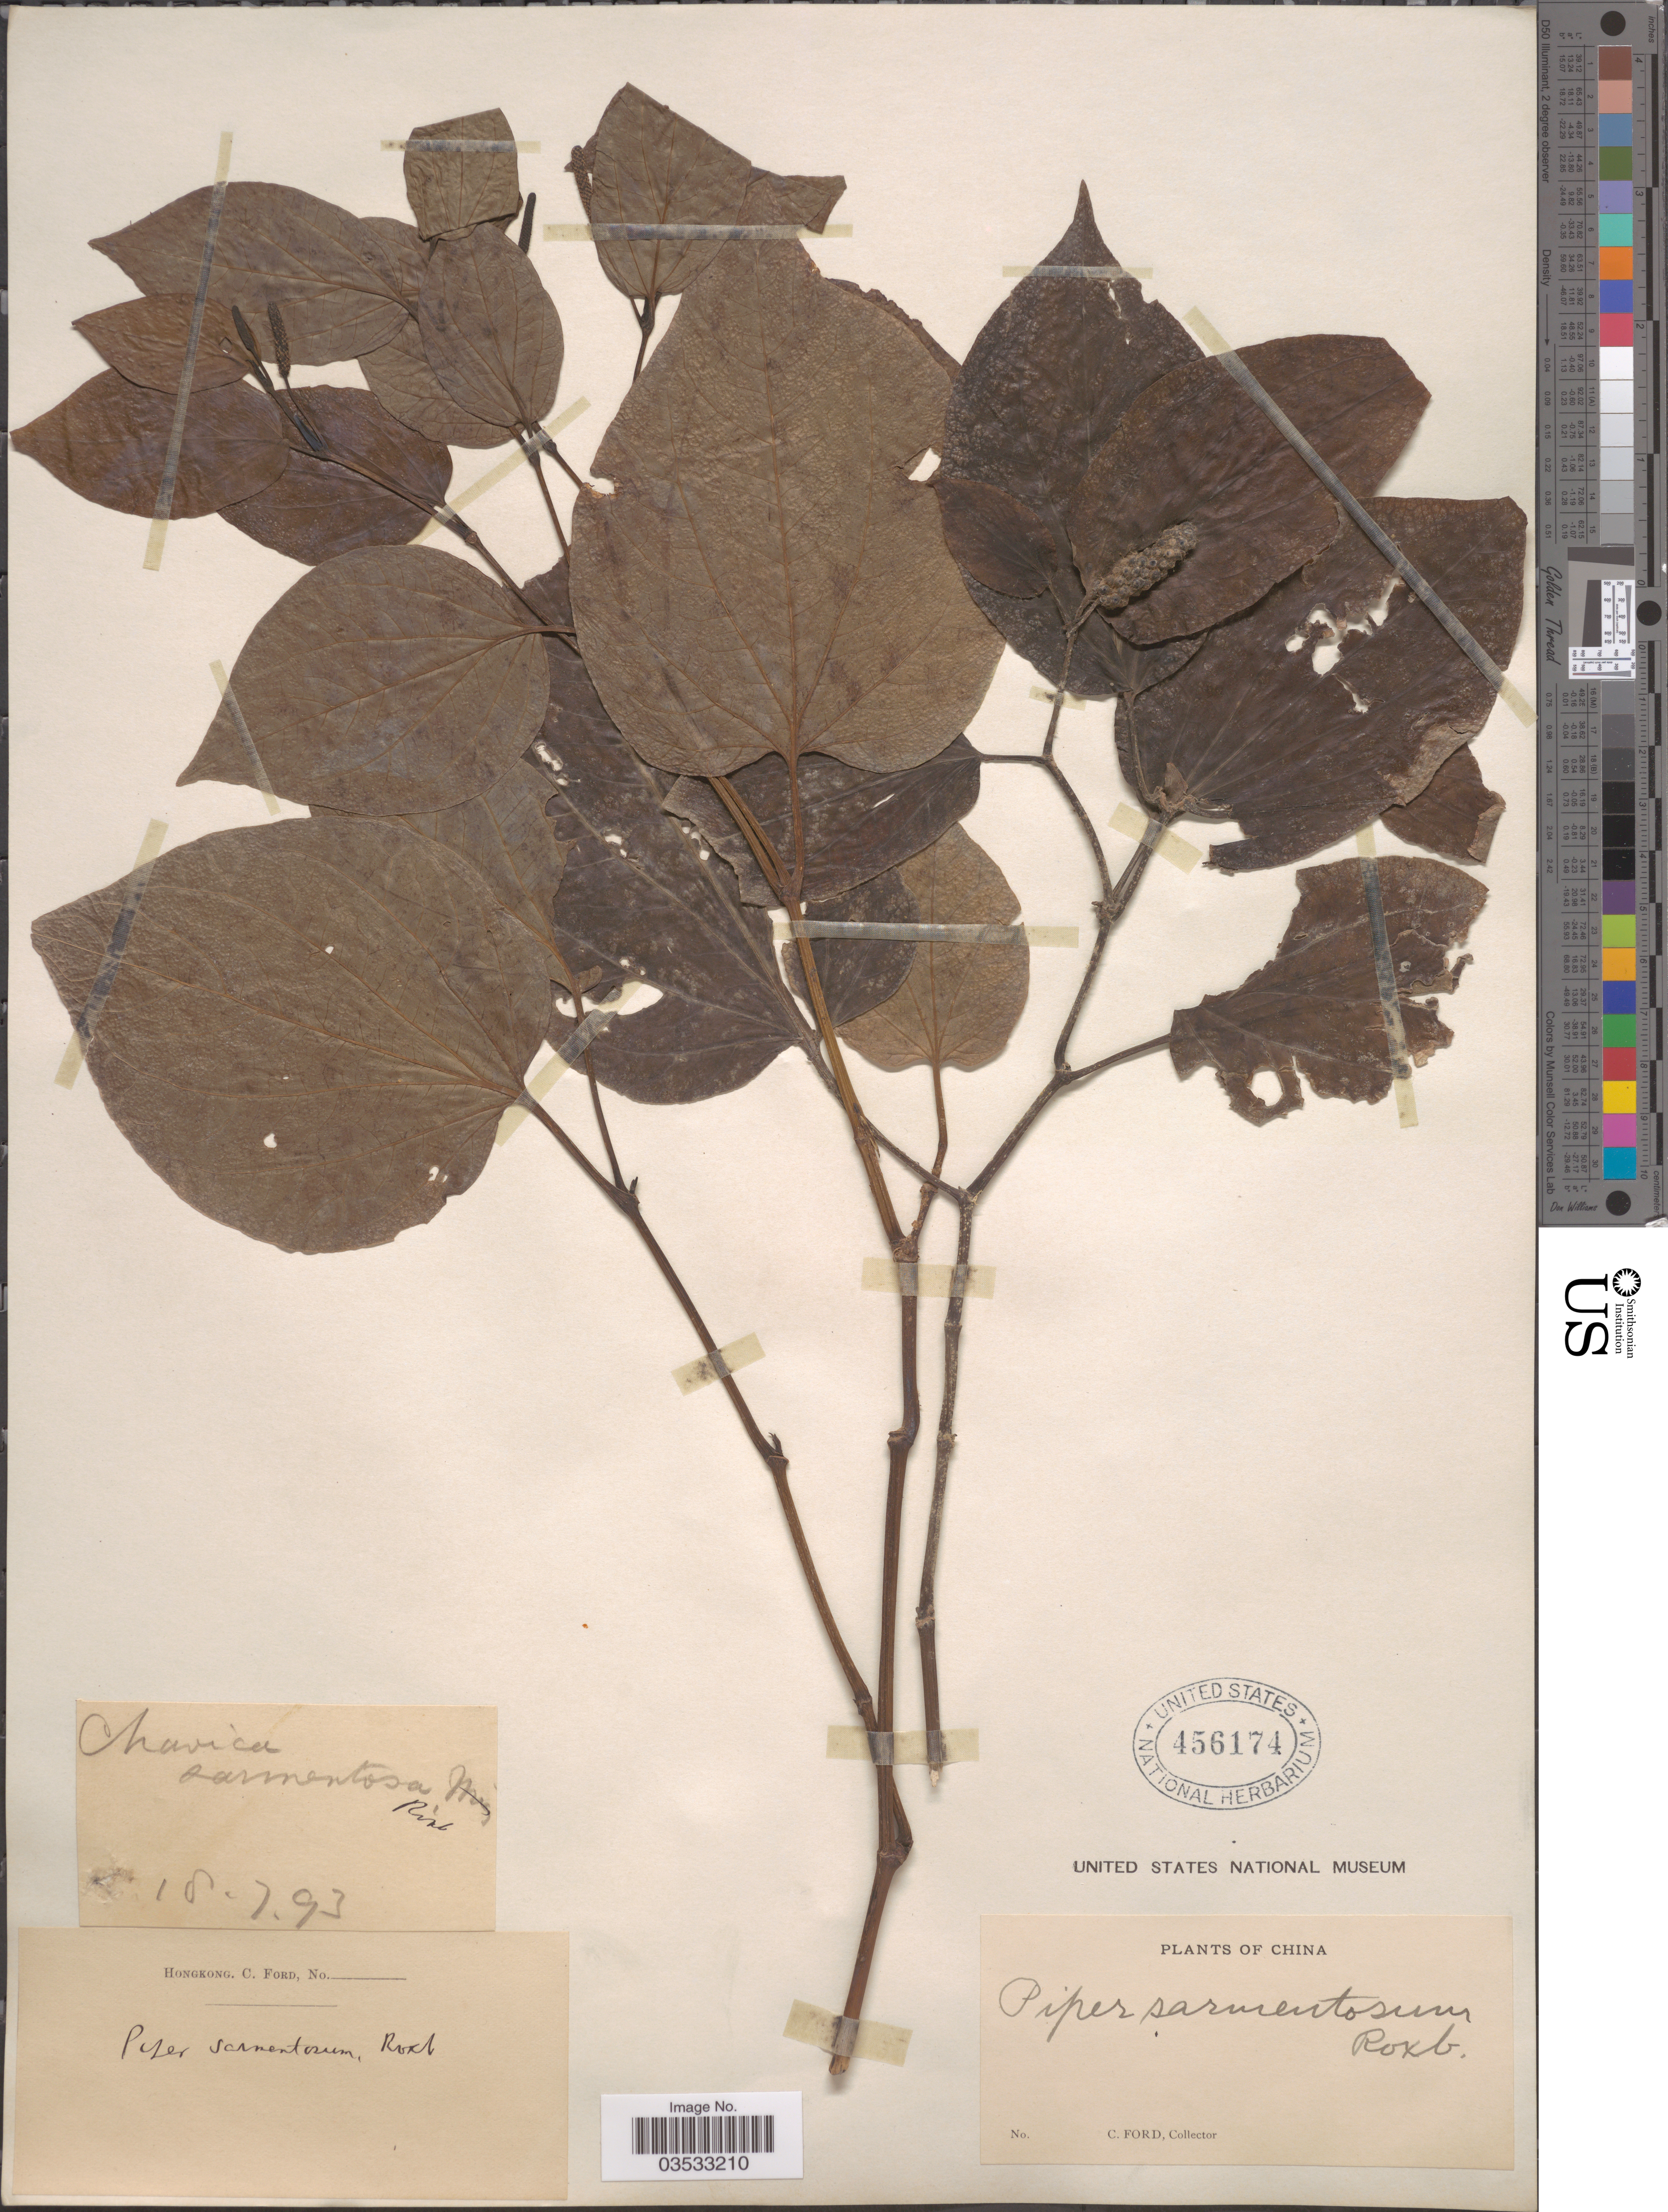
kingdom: Plantae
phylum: Tracheophyta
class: Magnoliopsida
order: Piperales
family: Piperaceae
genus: Piper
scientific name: Piper sarmentosum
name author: Roxb.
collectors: C. Ford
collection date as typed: Transcribed d/m/y: 18/7/93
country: China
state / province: Hong Kong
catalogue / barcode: US 456174